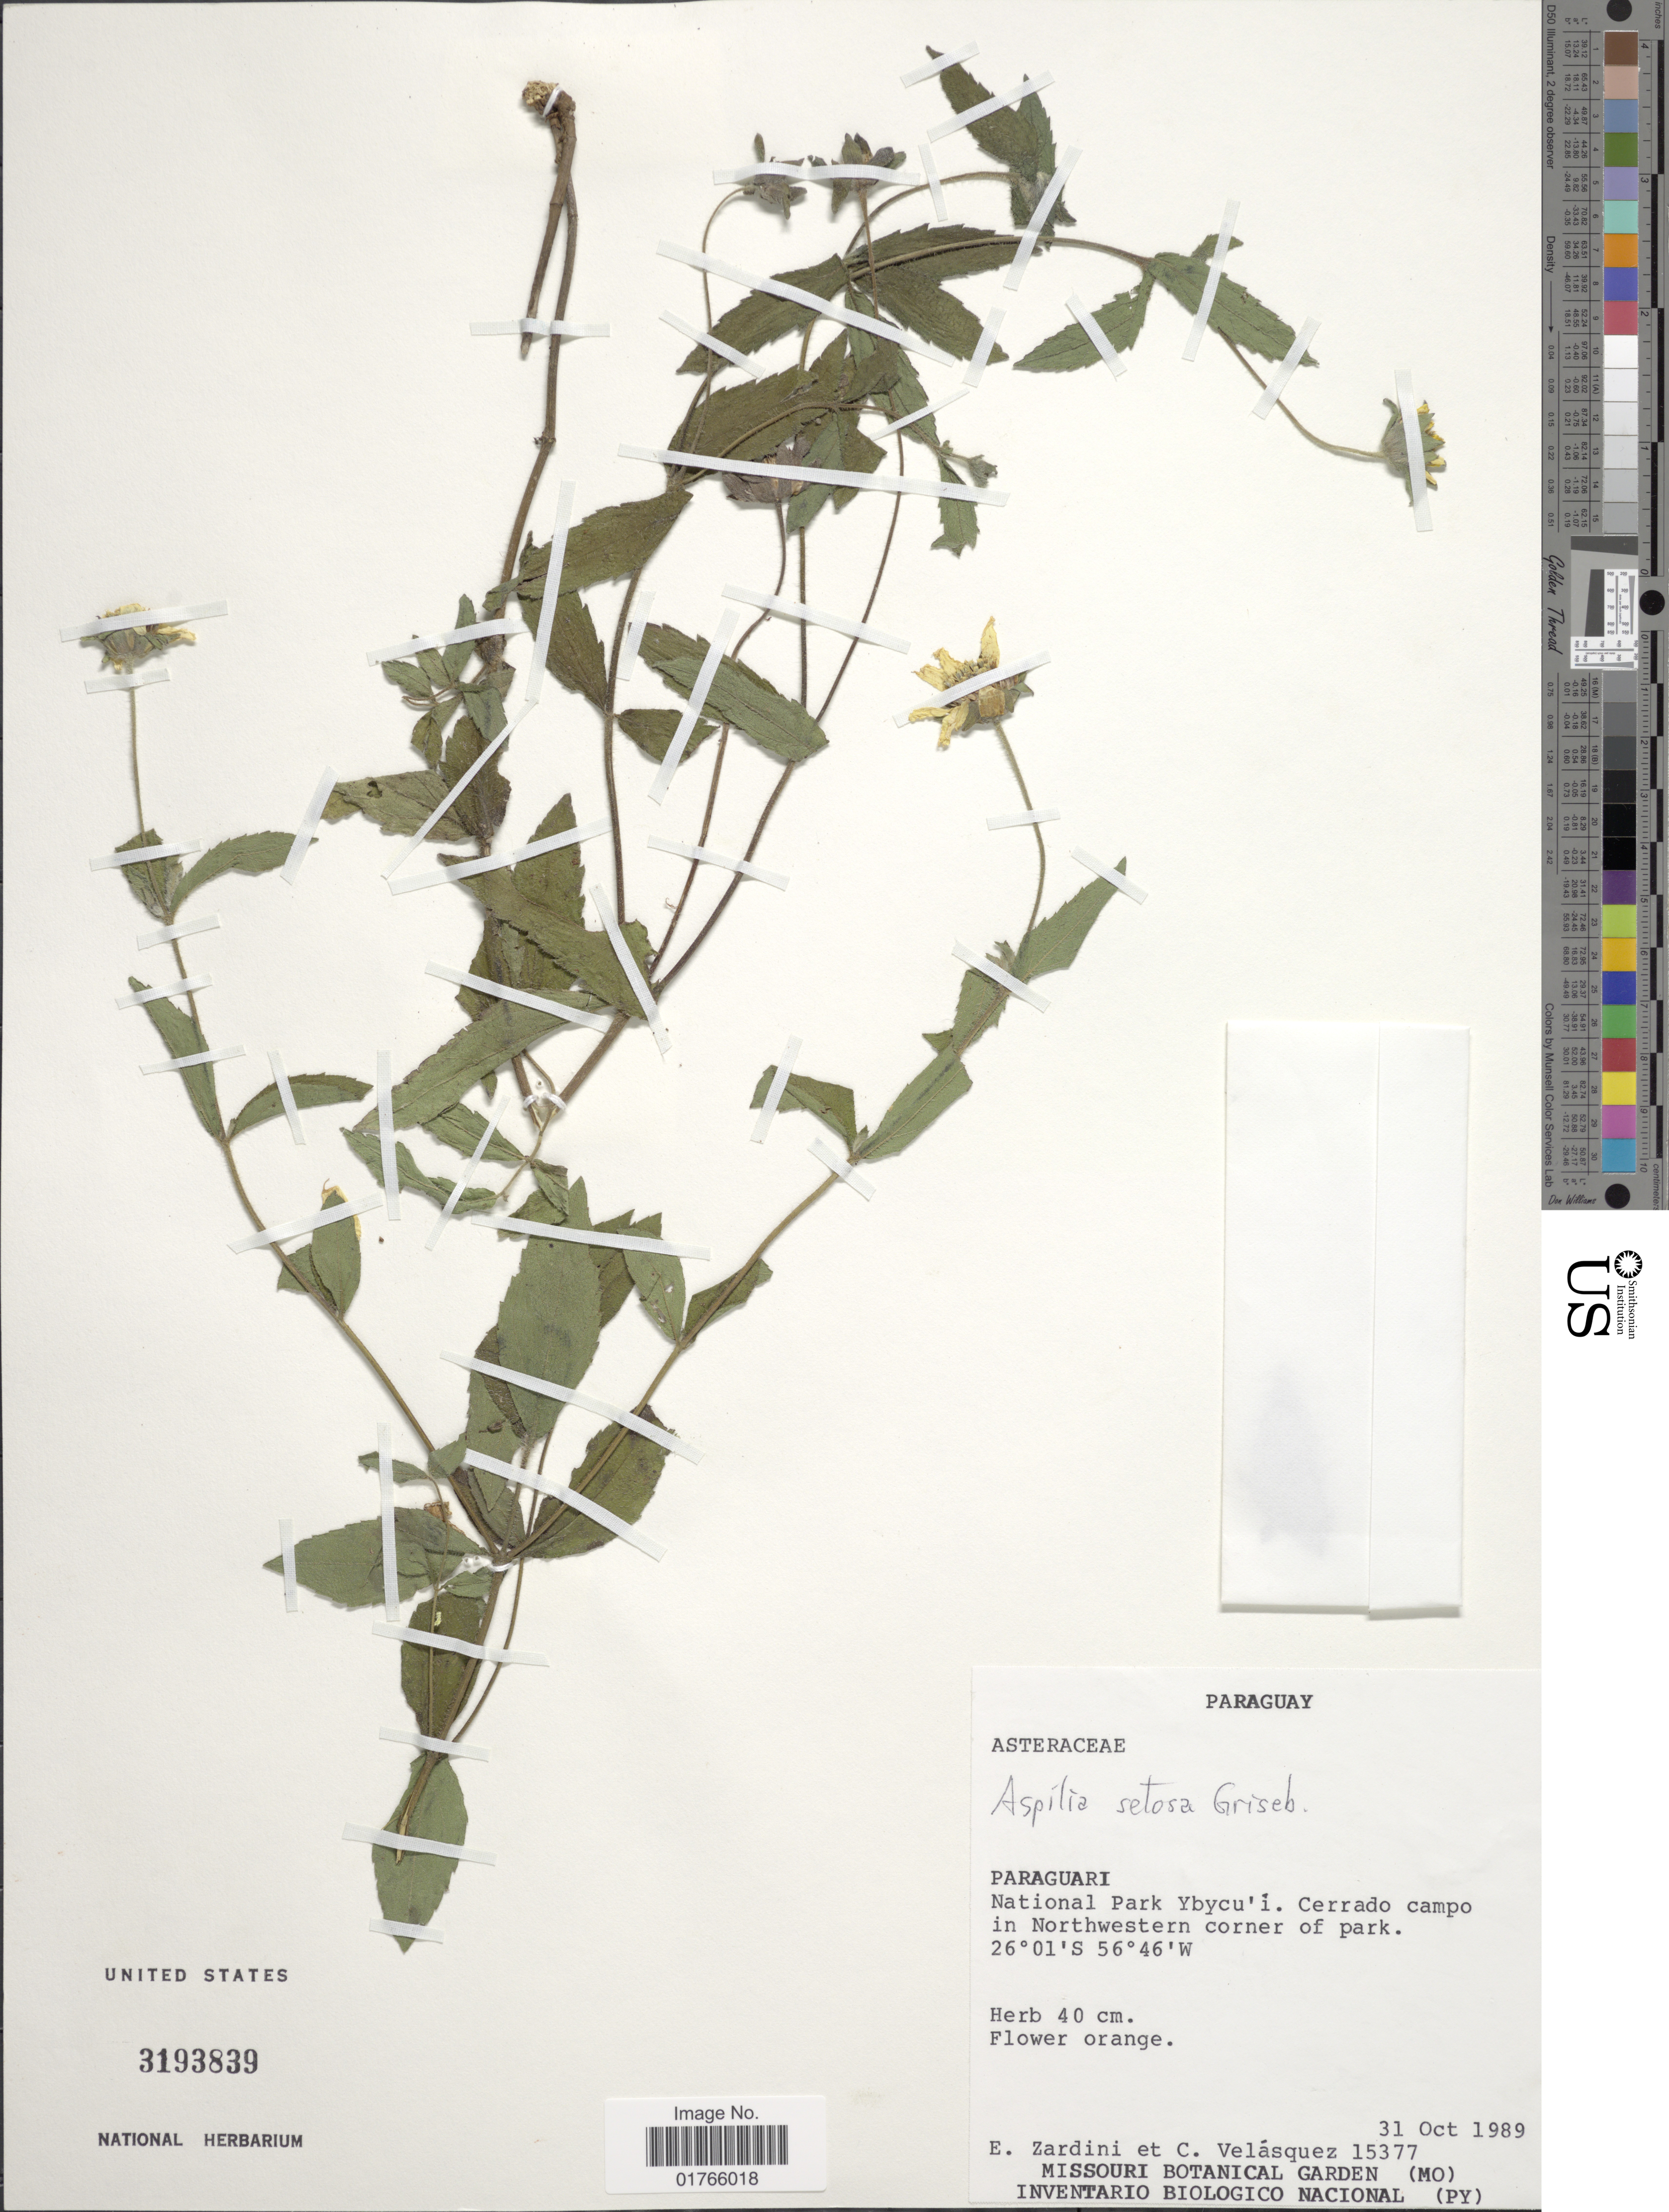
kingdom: Plantae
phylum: Tracheophyta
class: Magnoliopsida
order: Asterales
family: Asteraceae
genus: Aspilia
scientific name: Aspilia setosa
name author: Griseb.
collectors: E. M. Zardini & C. Velásquez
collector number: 15377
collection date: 1989-10-31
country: Paraguay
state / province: Paraguari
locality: National Park Ybycu'i, Cerrado campo in Northwestern corner of park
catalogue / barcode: US 3193839